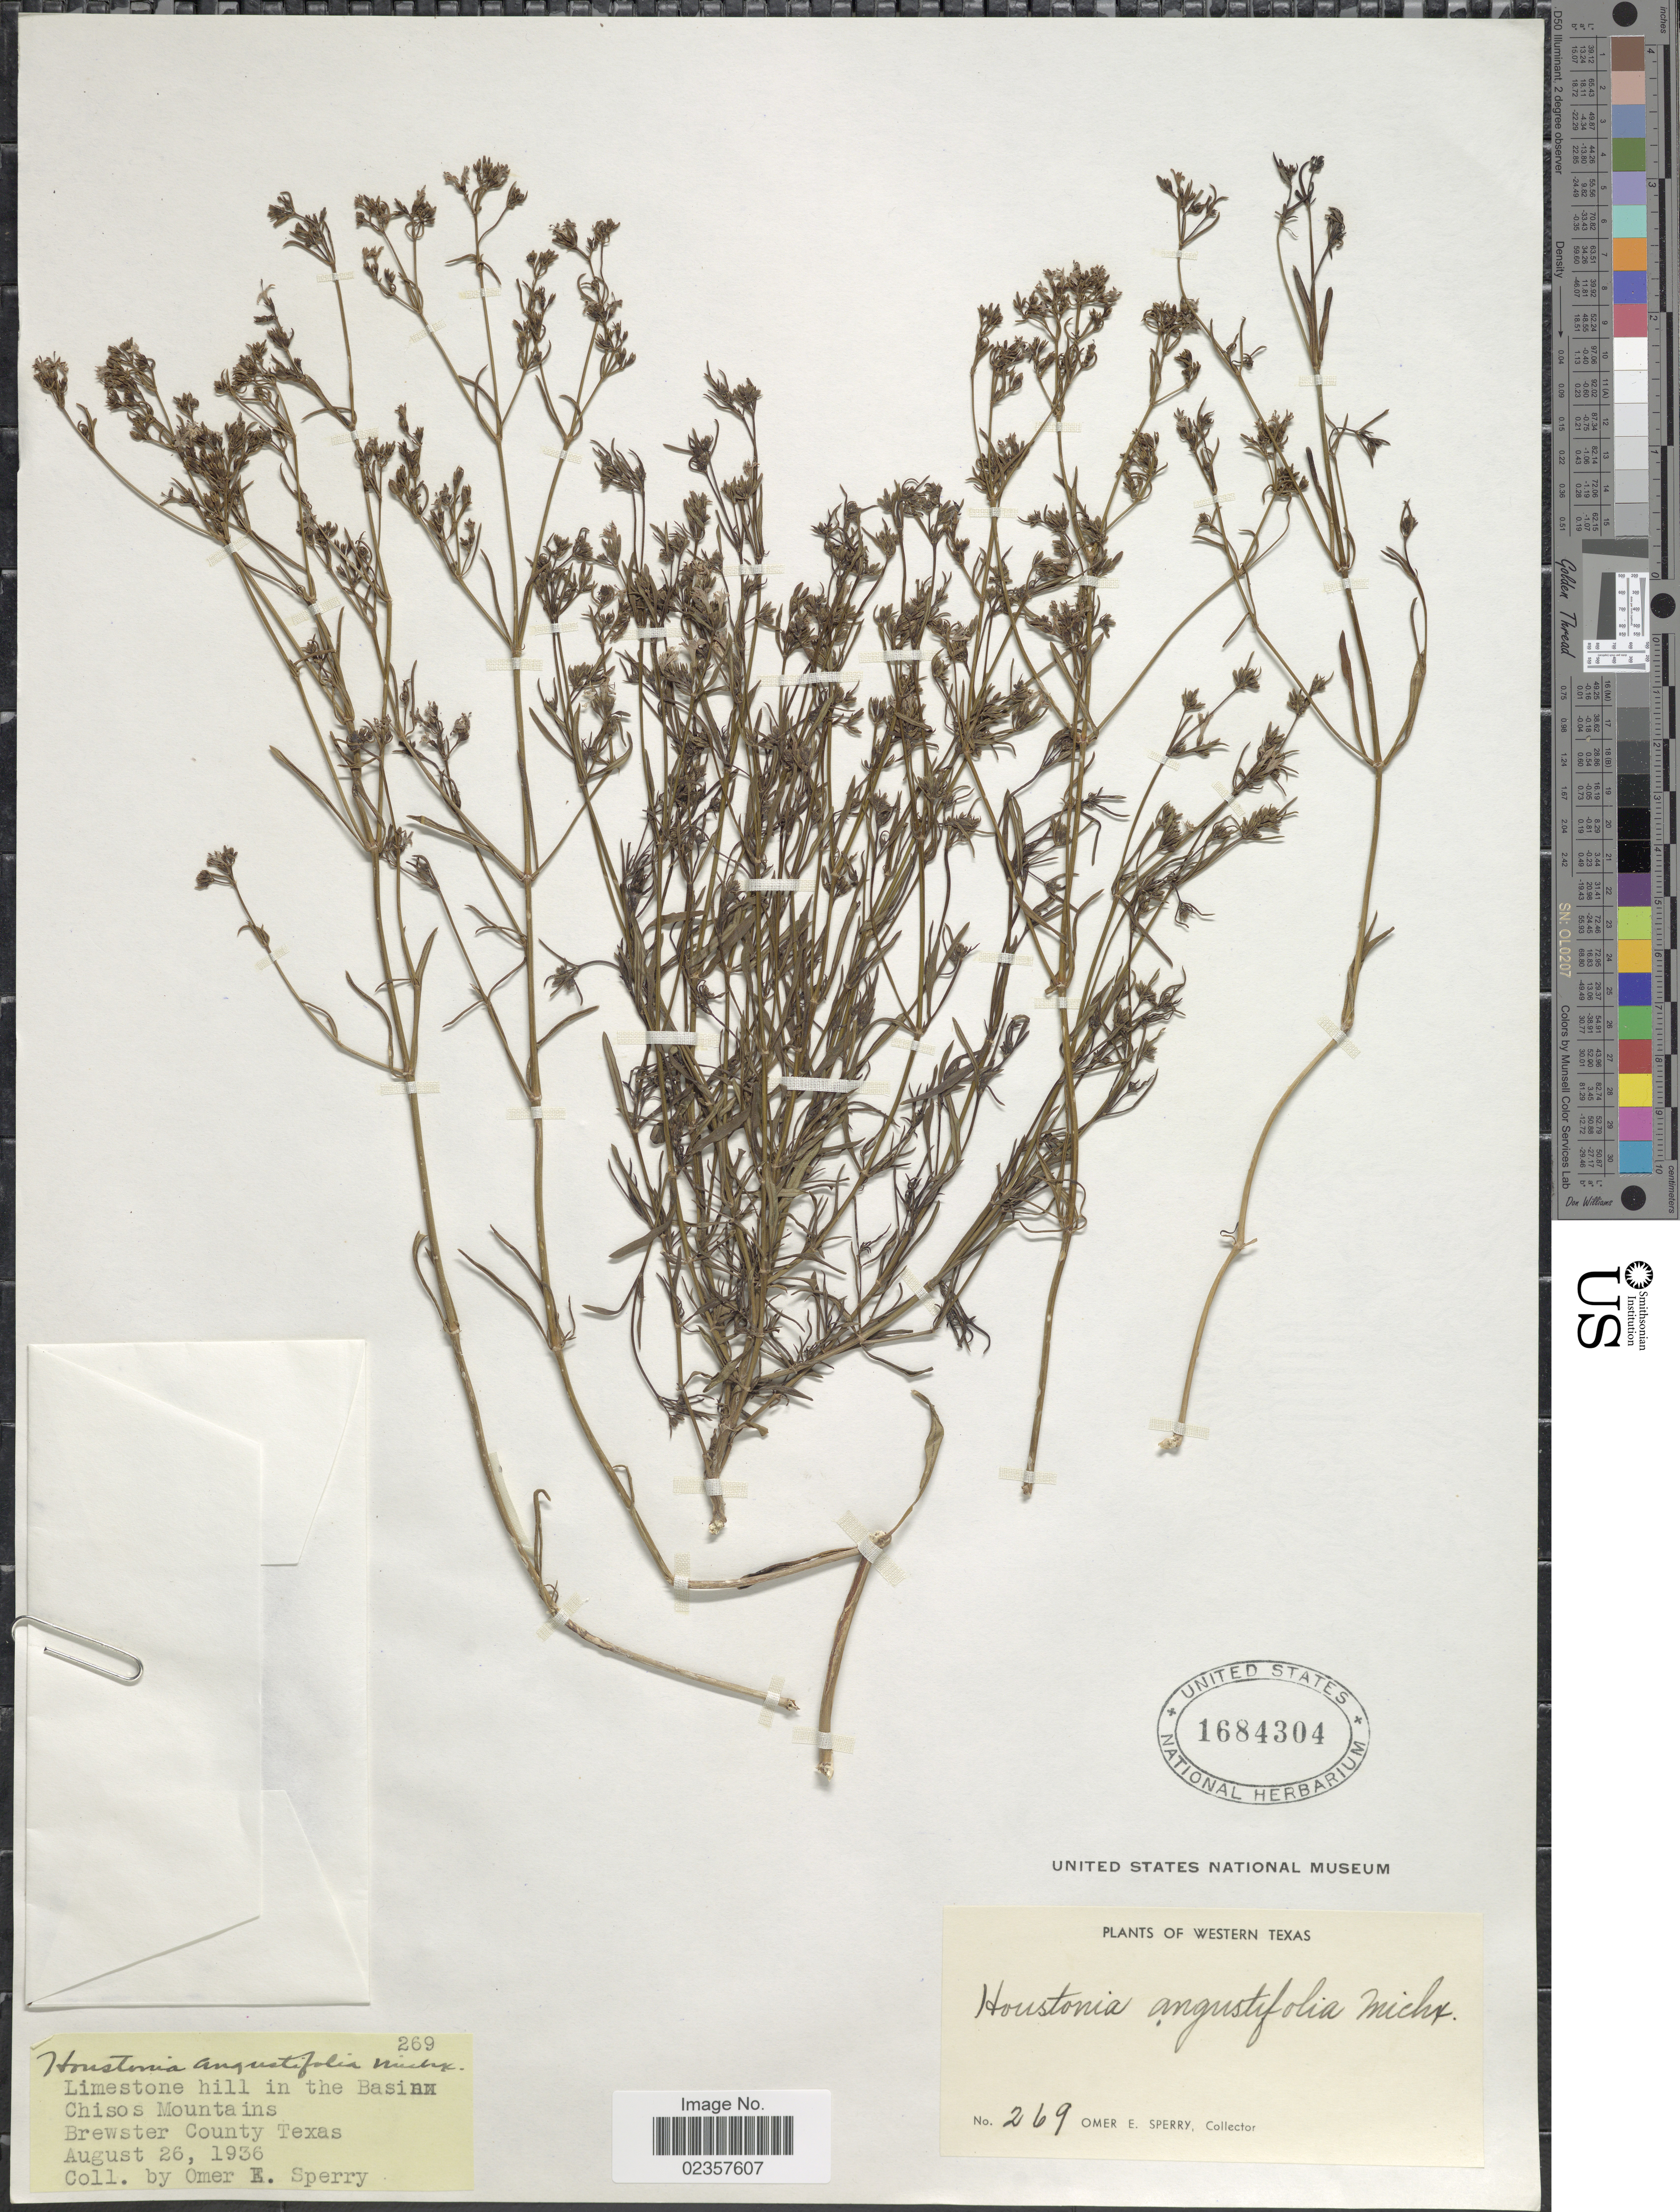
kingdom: Plantae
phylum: Tracheophyta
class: Magnoliopsida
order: Gentianales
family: Rubiaceae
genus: Houstonia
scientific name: Houstonia nigricans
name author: (Lam.) Fernald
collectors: O. E. Sperry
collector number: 269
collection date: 1936-08-26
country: United States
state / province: Texas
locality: Basin. Chisos Mountains. Brewster County. Western Texas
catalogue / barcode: US 1684304